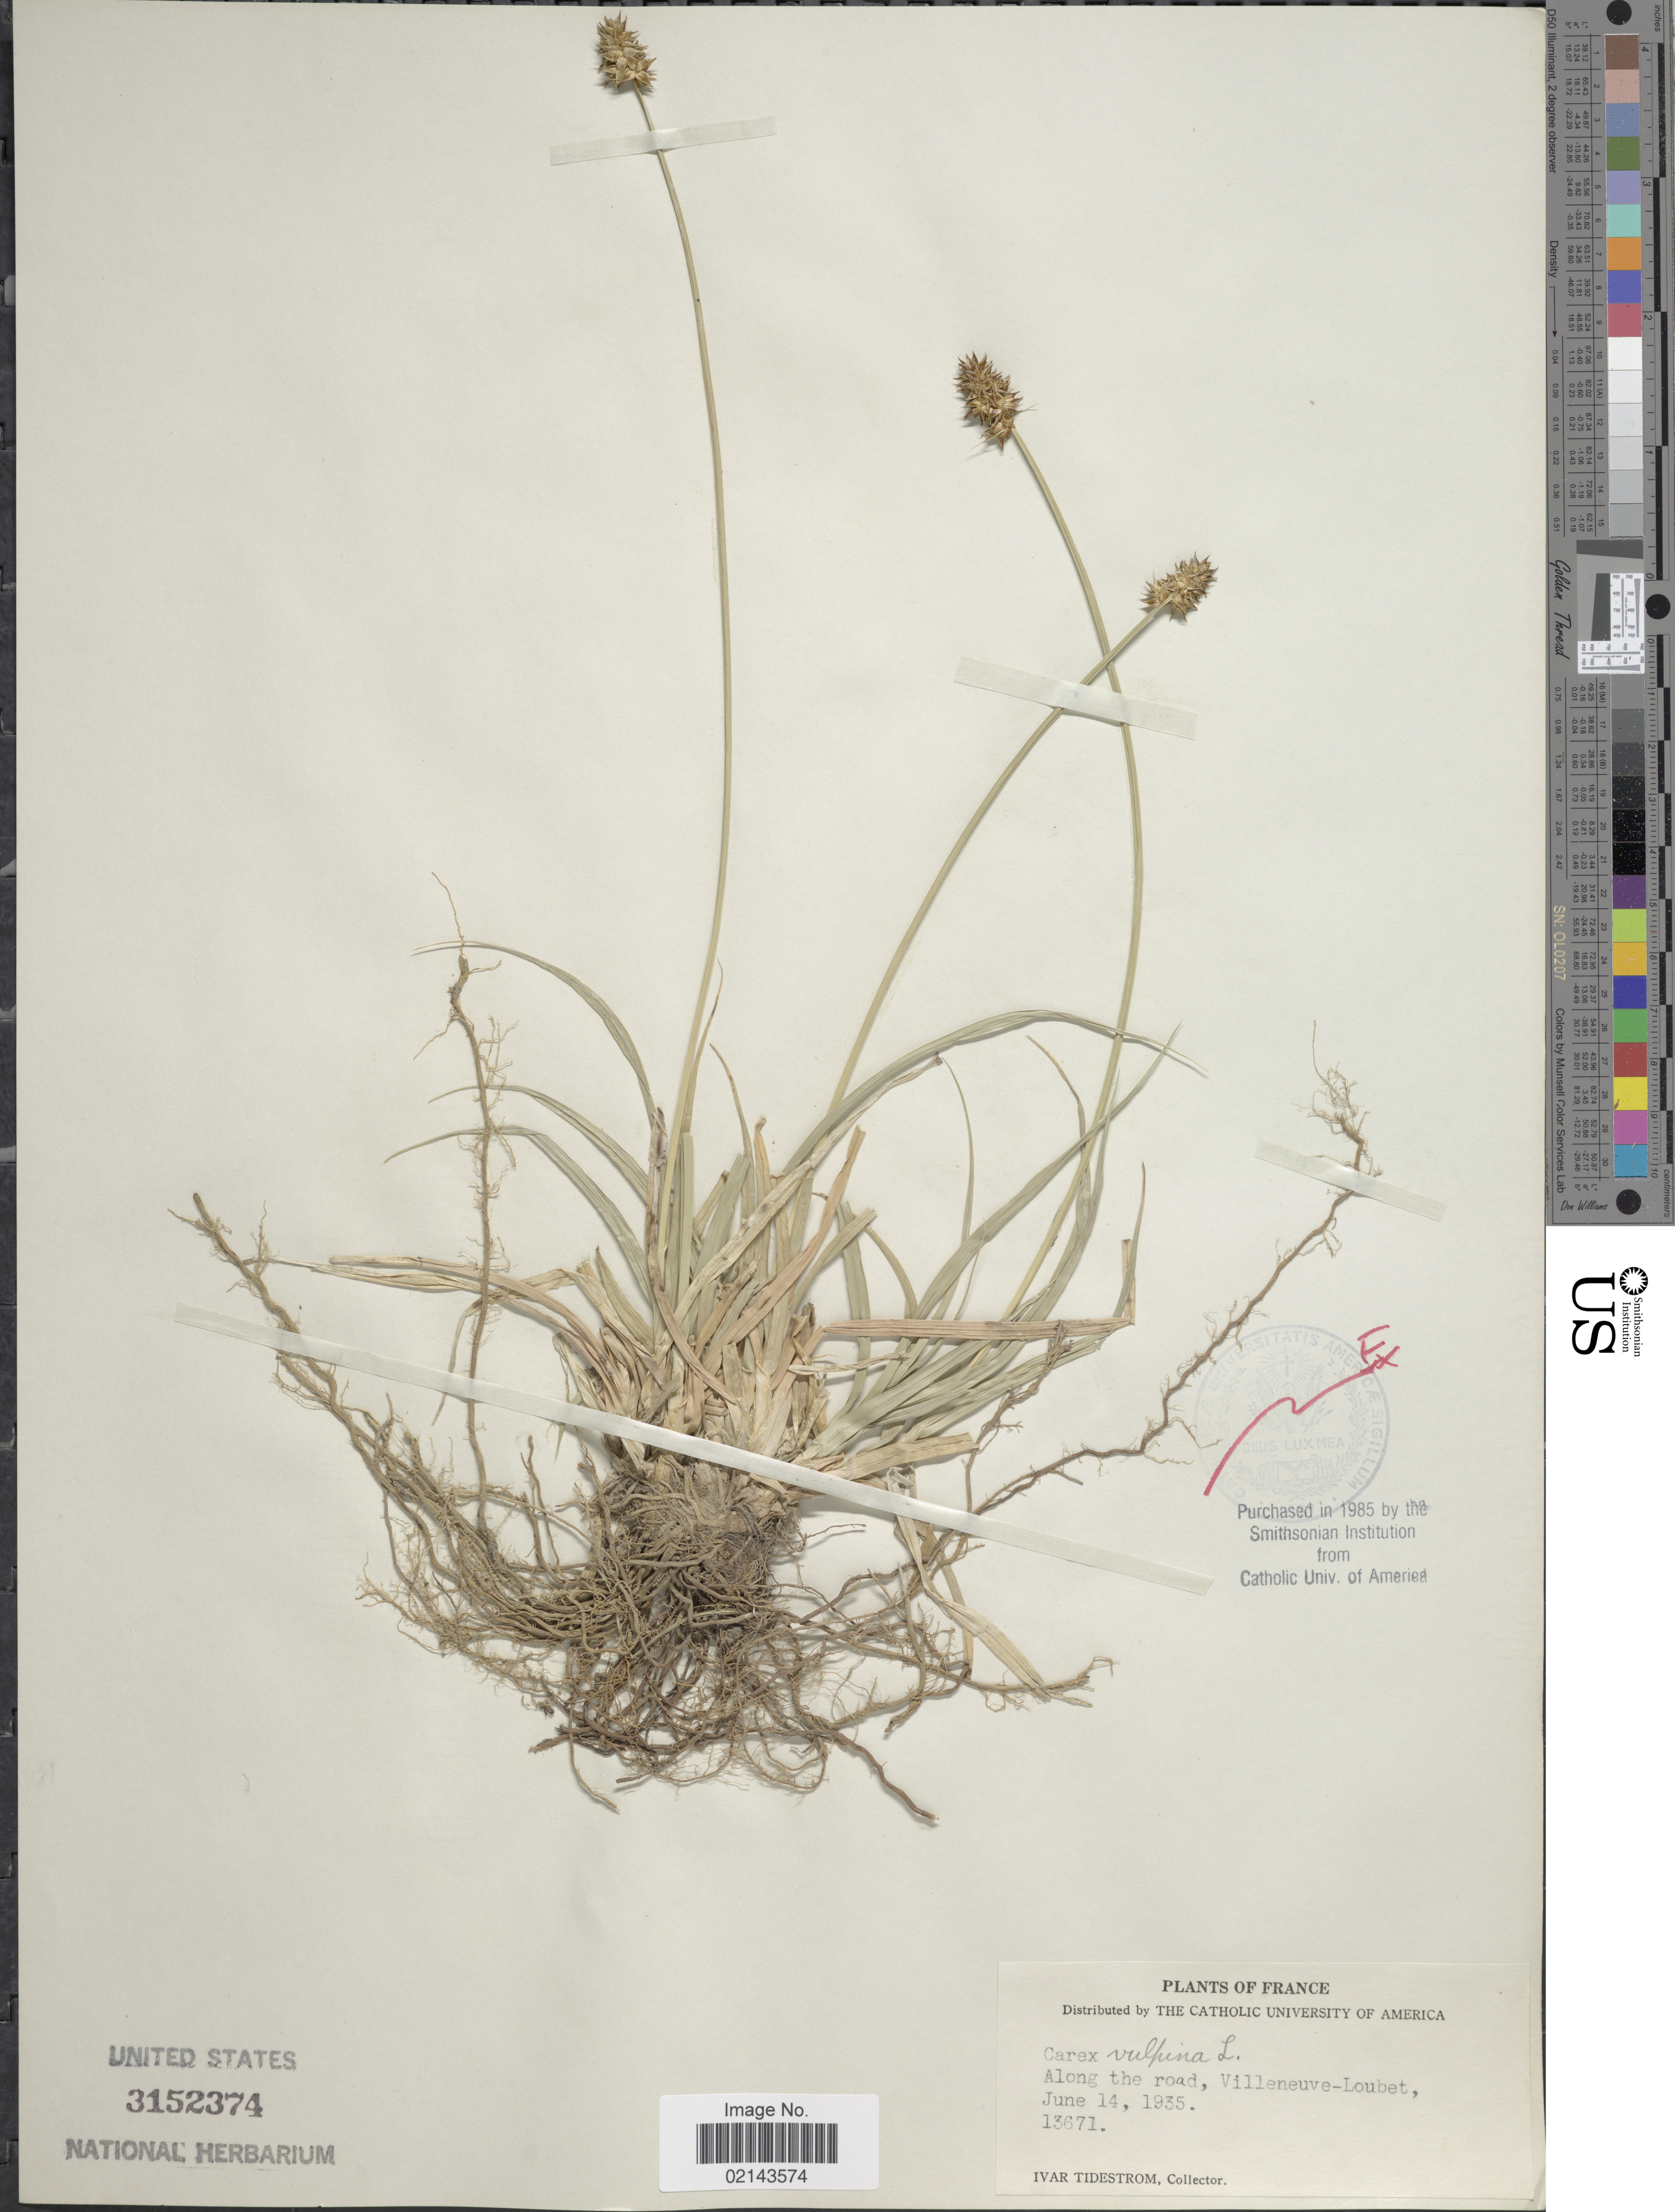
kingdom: Plantae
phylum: Tracheophyta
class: Liliopsida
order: Poales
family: Cyperaceae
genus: Carex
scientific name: Carex vulpina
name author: L.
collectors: I. F. Tidestrom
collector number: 13671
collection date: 1935-06-14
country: France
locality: Along the road, Villeneuve-Loubet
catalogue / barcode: US 3152374